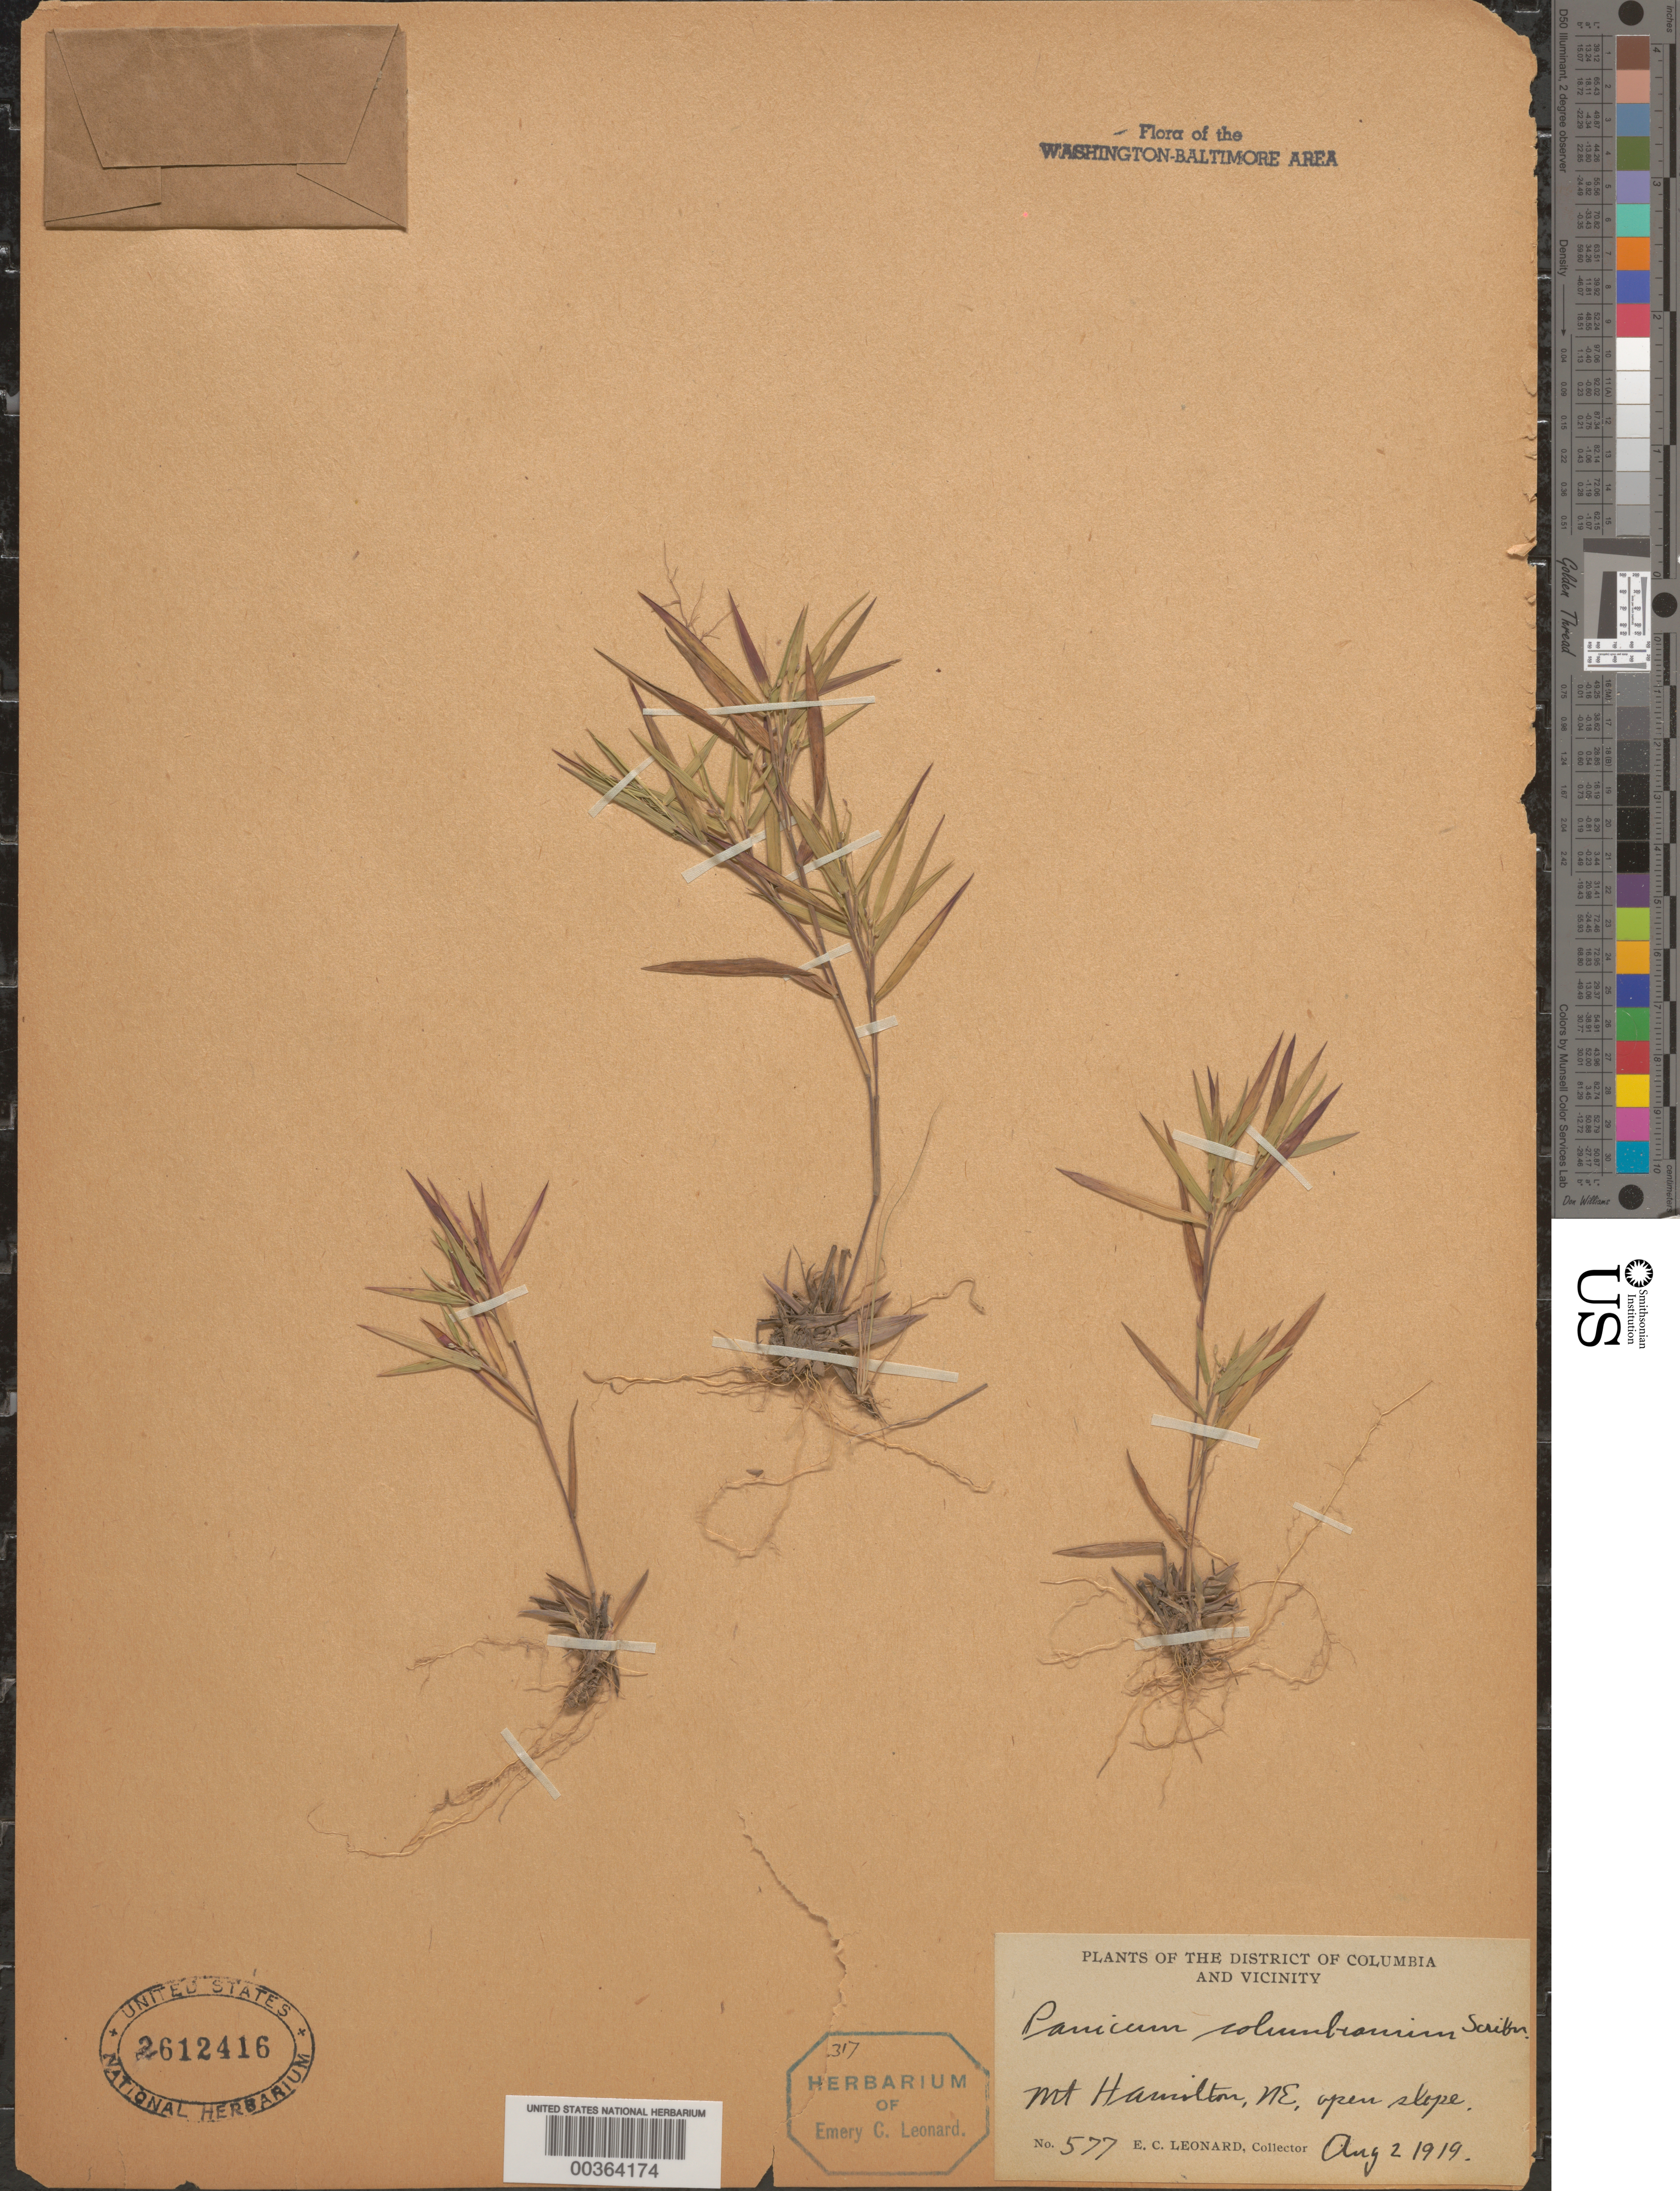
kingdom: Plantae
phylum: Tracheophyta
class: Liliopsida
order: Poales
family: Poaceae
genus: Dichanthelium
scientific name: Dichanthelium sabulorum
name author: (Lam.) Gould & C.A. Clark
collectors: E. C. Leonard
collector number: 577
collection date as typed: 02 Aug 1919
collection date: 1919-08-02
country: United States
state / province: District of Columbia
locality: Mt Hamilton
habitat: Open slope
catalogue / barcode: US 2612416